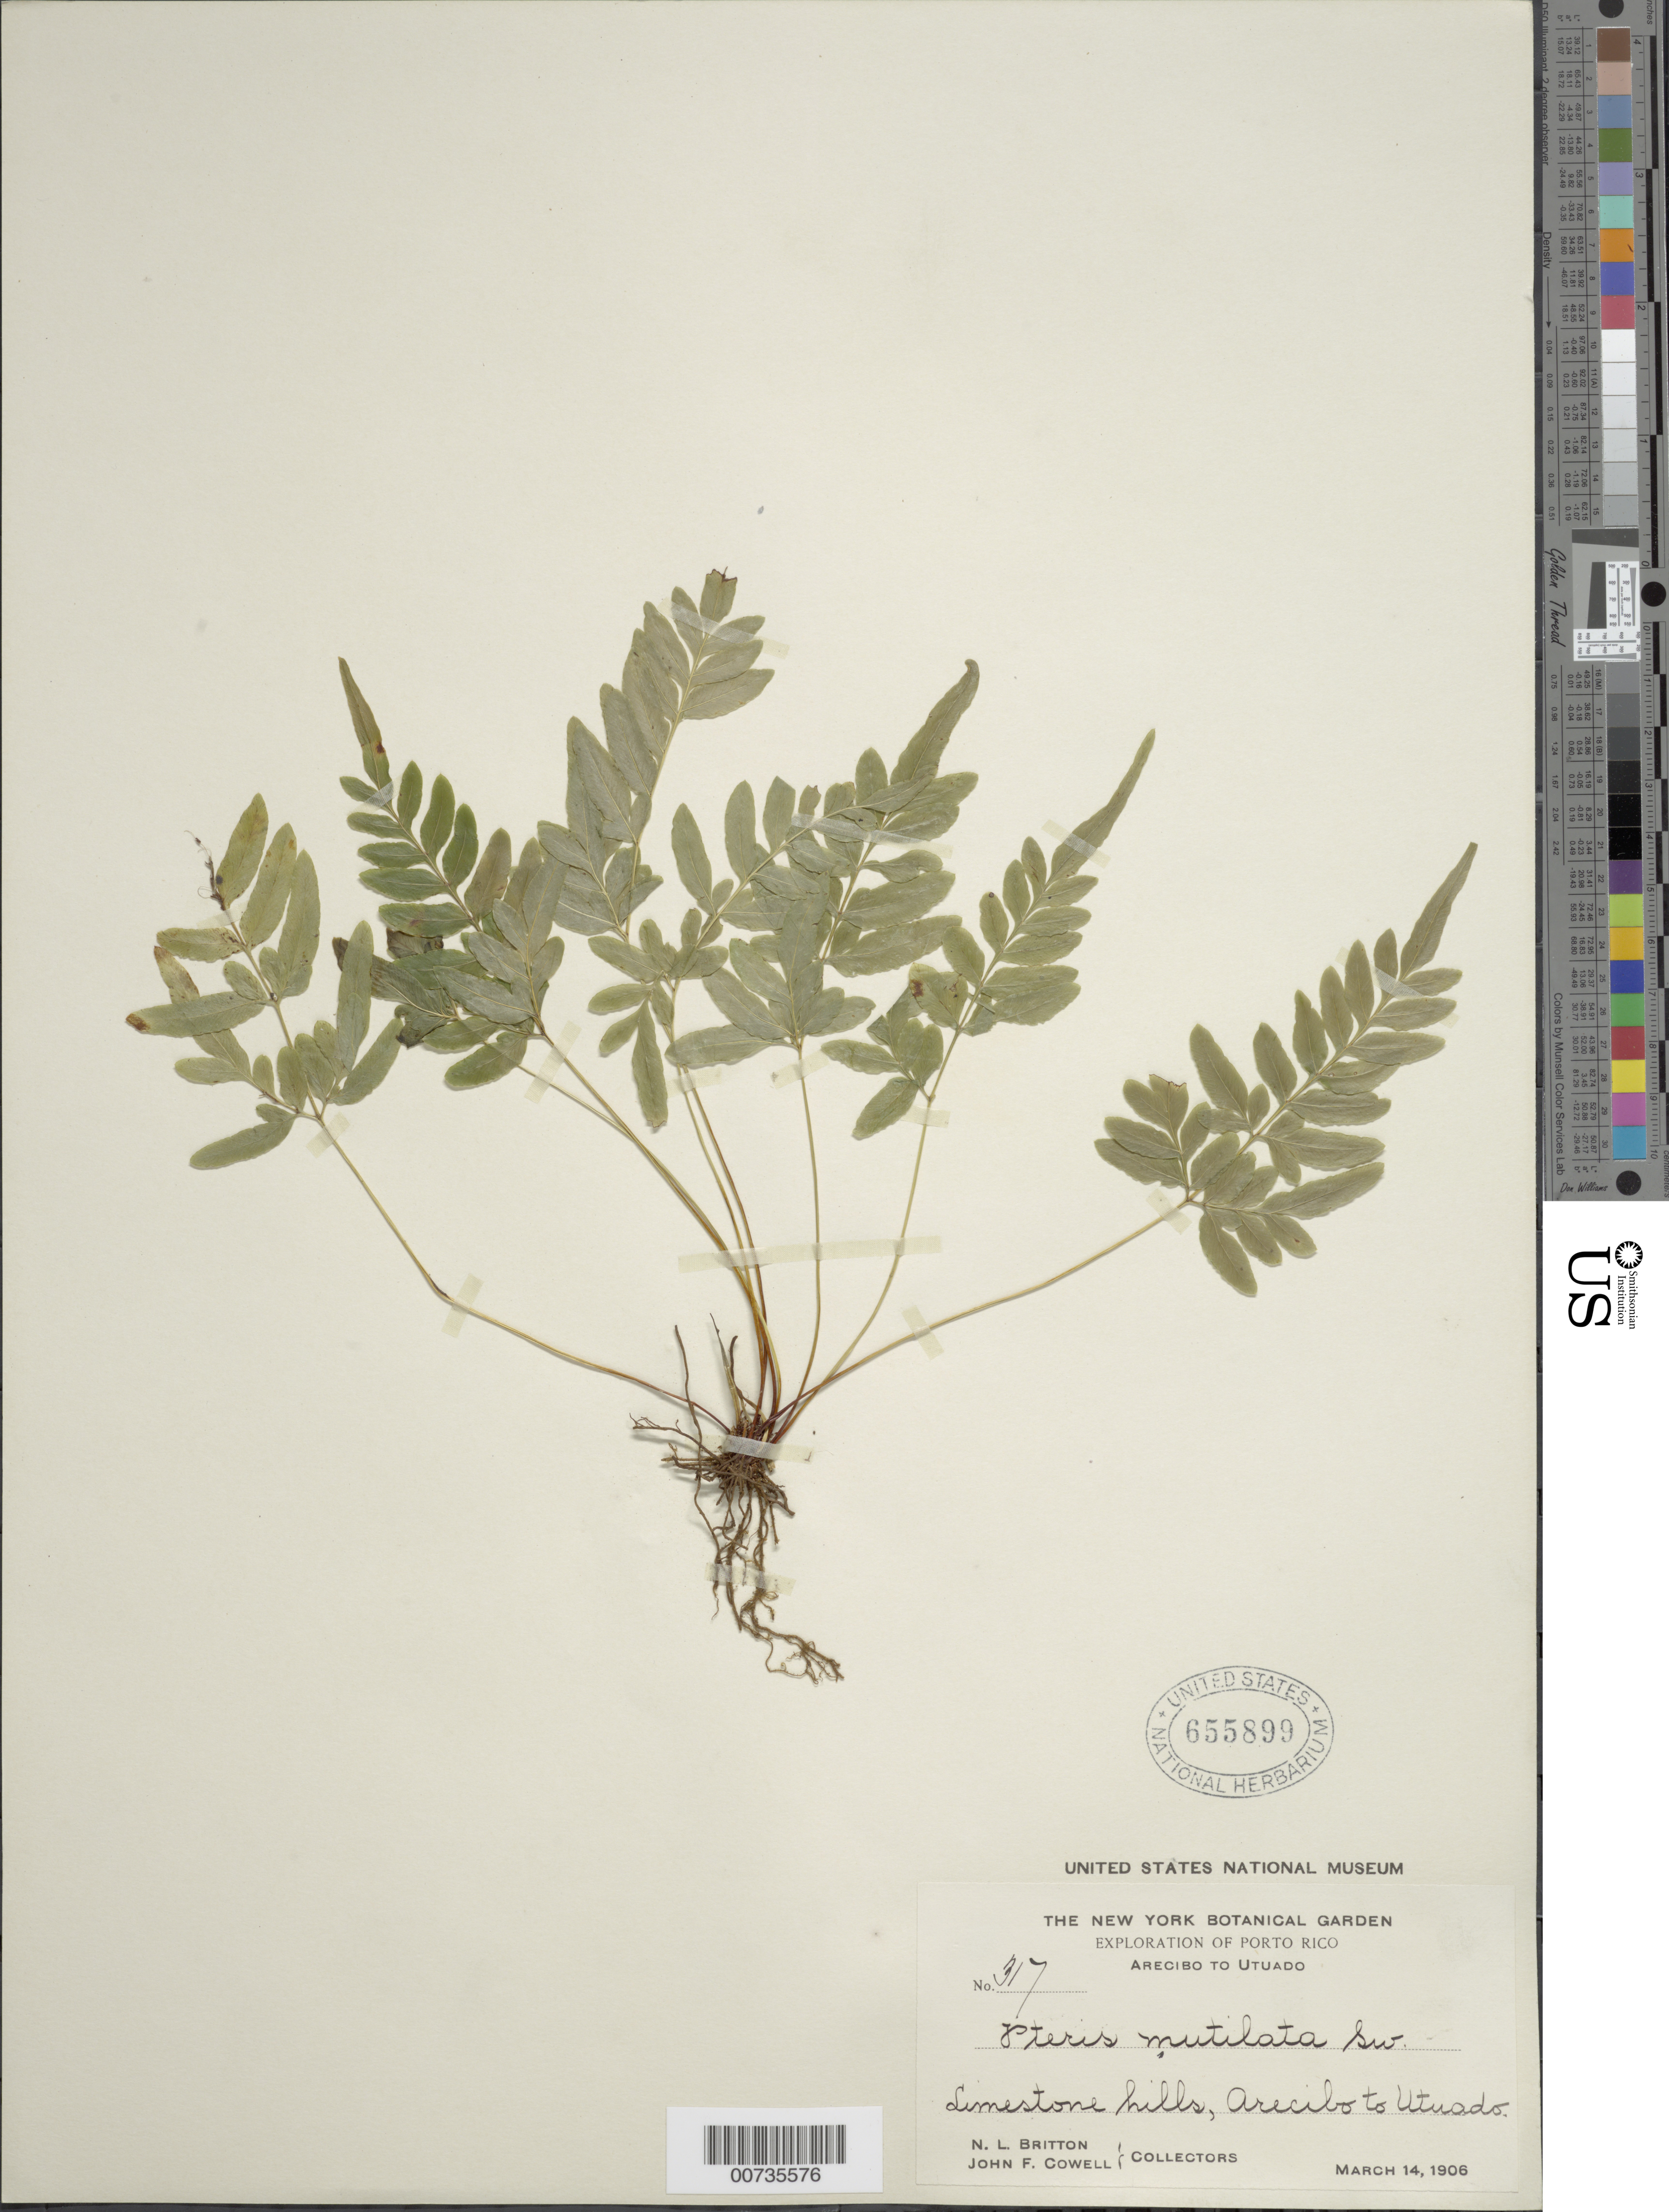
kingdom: Plantae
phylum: Tracheophyta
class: Polypodiopsida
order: Polypodiales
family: Pteridaceae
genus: Pteris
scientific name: Pteris mutilata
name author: L.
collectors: N. Britton & J. F. Cowell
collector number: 317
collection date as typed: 14 Mar 1906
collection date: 1906-03-14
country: Puerto Rico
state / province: Arecibo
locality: Arecibo to Utuado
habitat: Limestone hills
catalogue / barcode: US 655899